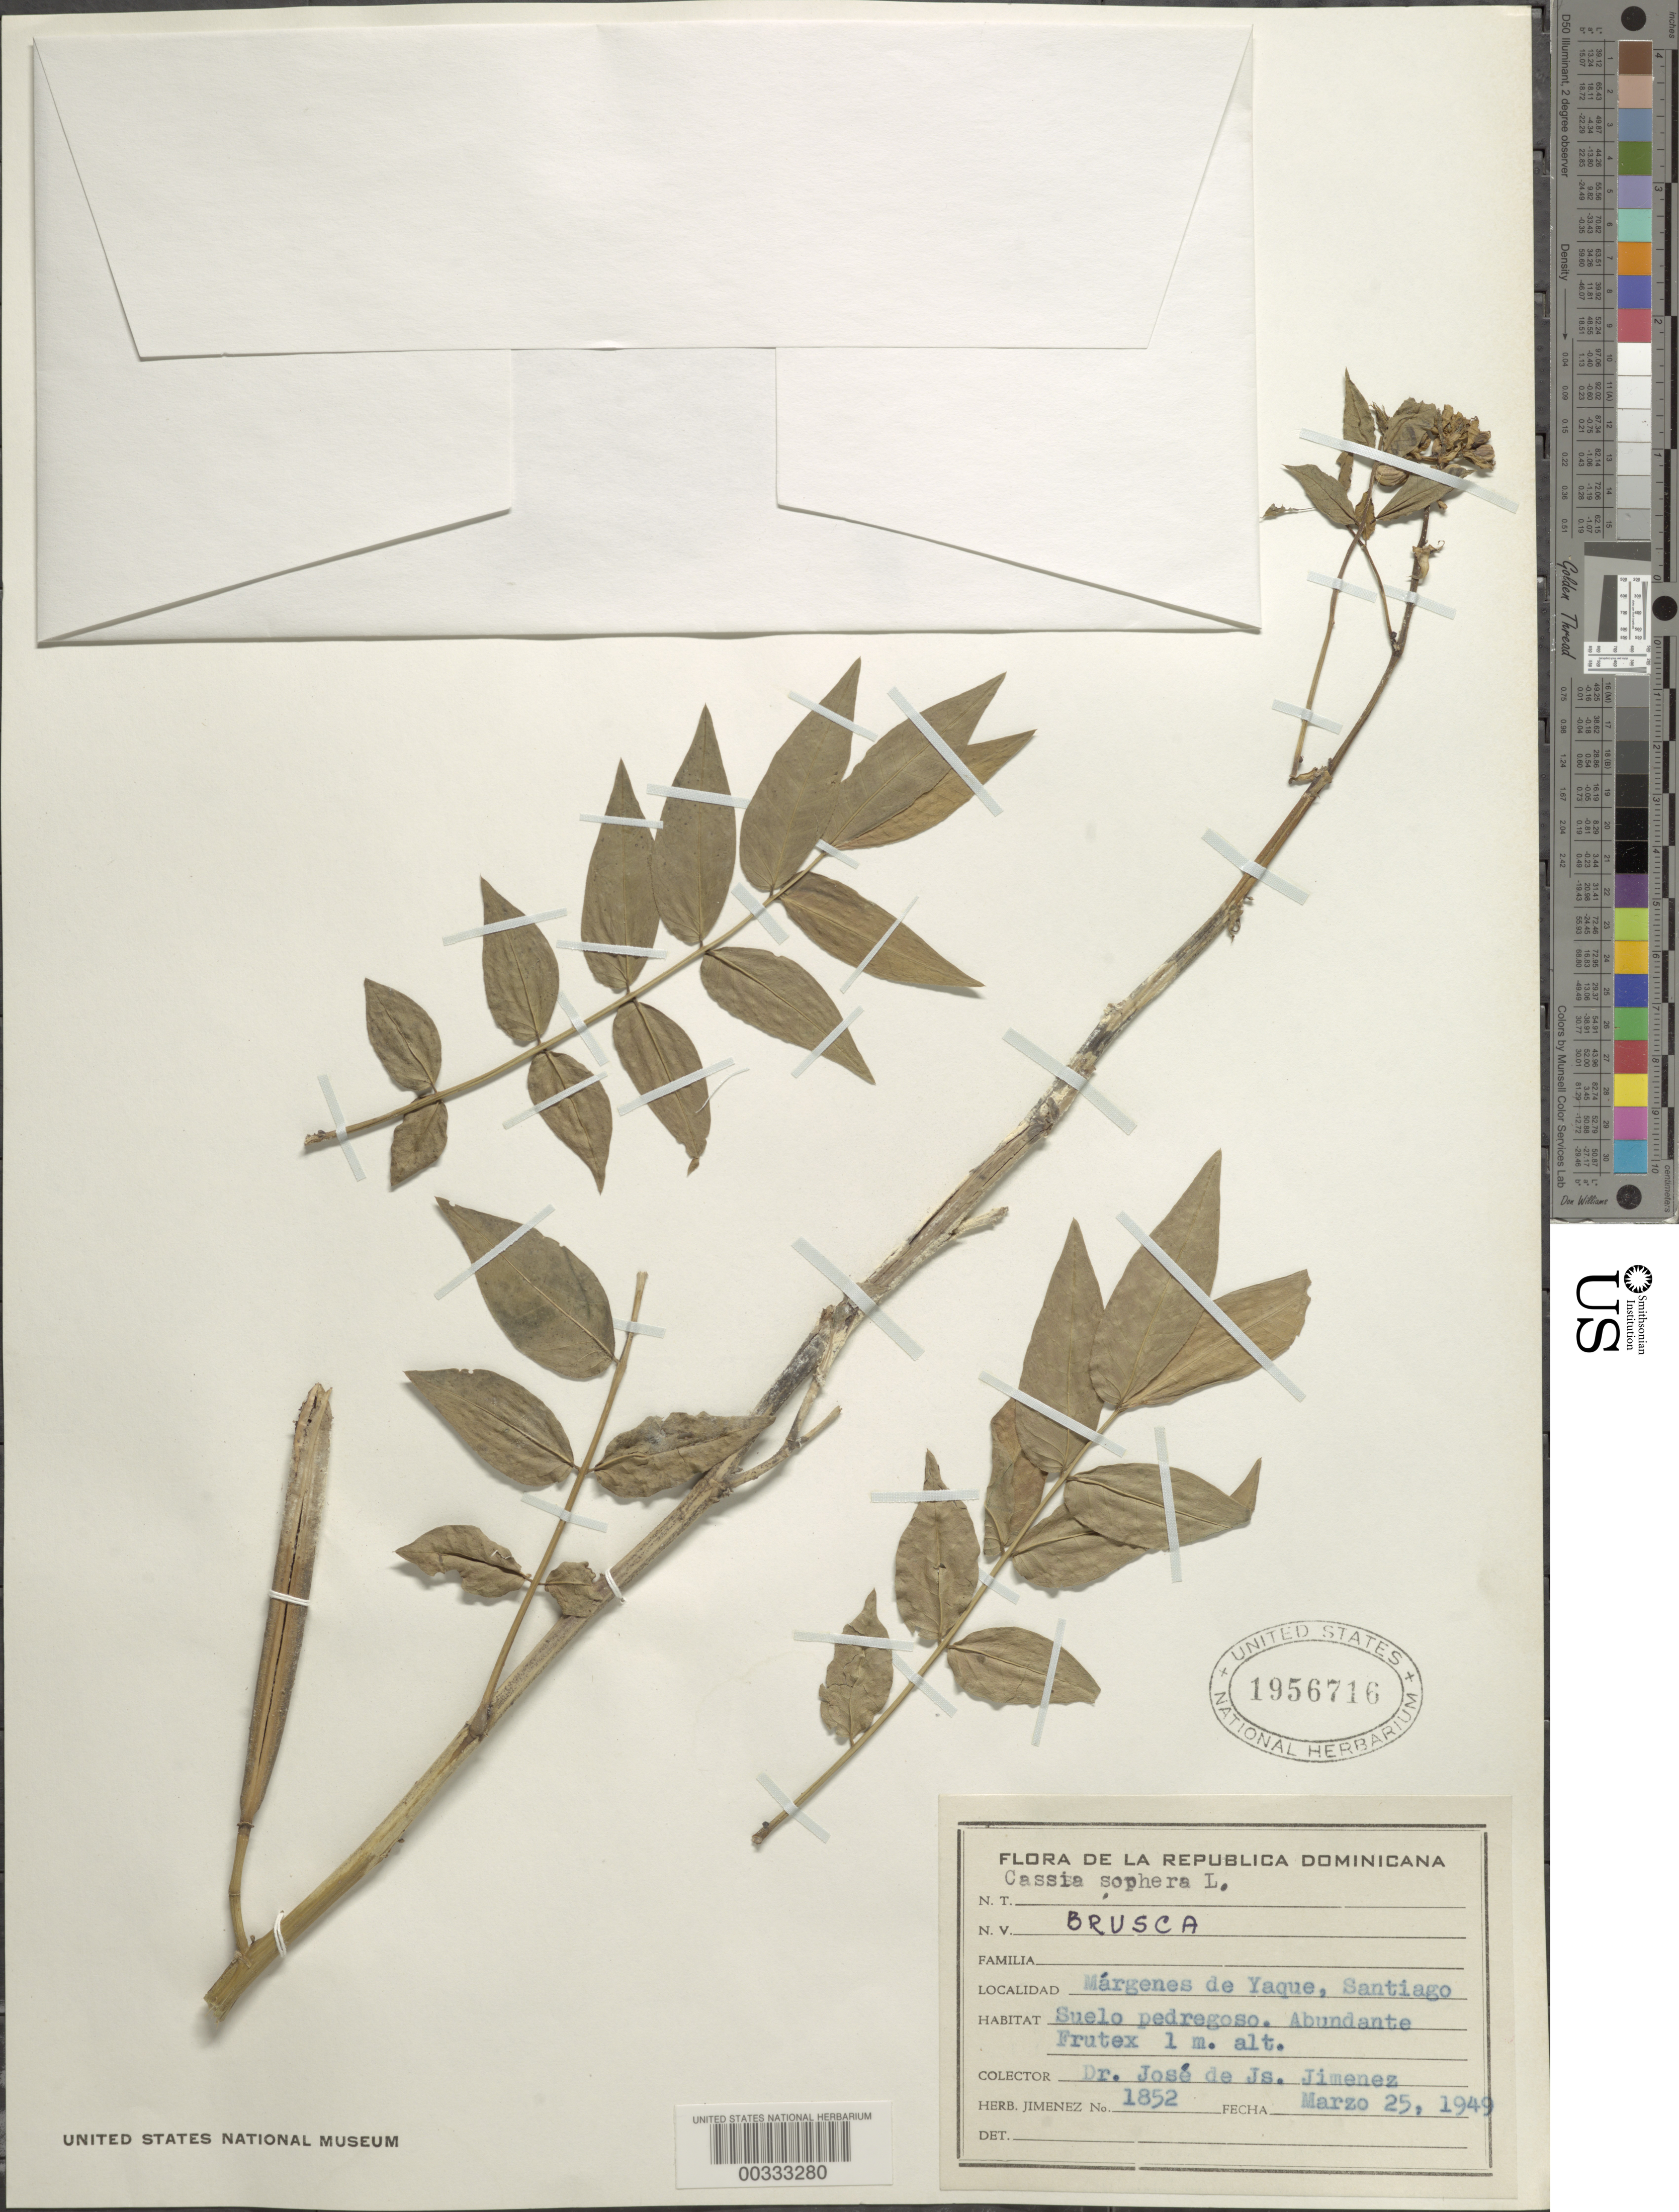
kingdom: Plantae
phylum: Tracheophyta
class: Magnoliopsida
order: Fabales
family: Fabaceae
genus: Senna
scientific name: Senna sophera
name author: (L.) Roxb.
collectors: J. J. Jiménez Almonte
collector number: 1852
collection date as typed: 25 Mar 1949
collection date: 1949-03-25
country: Dominican Republic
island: Hispaniola Island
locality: Margenes de yaque, santiago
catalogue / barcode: US 1956716